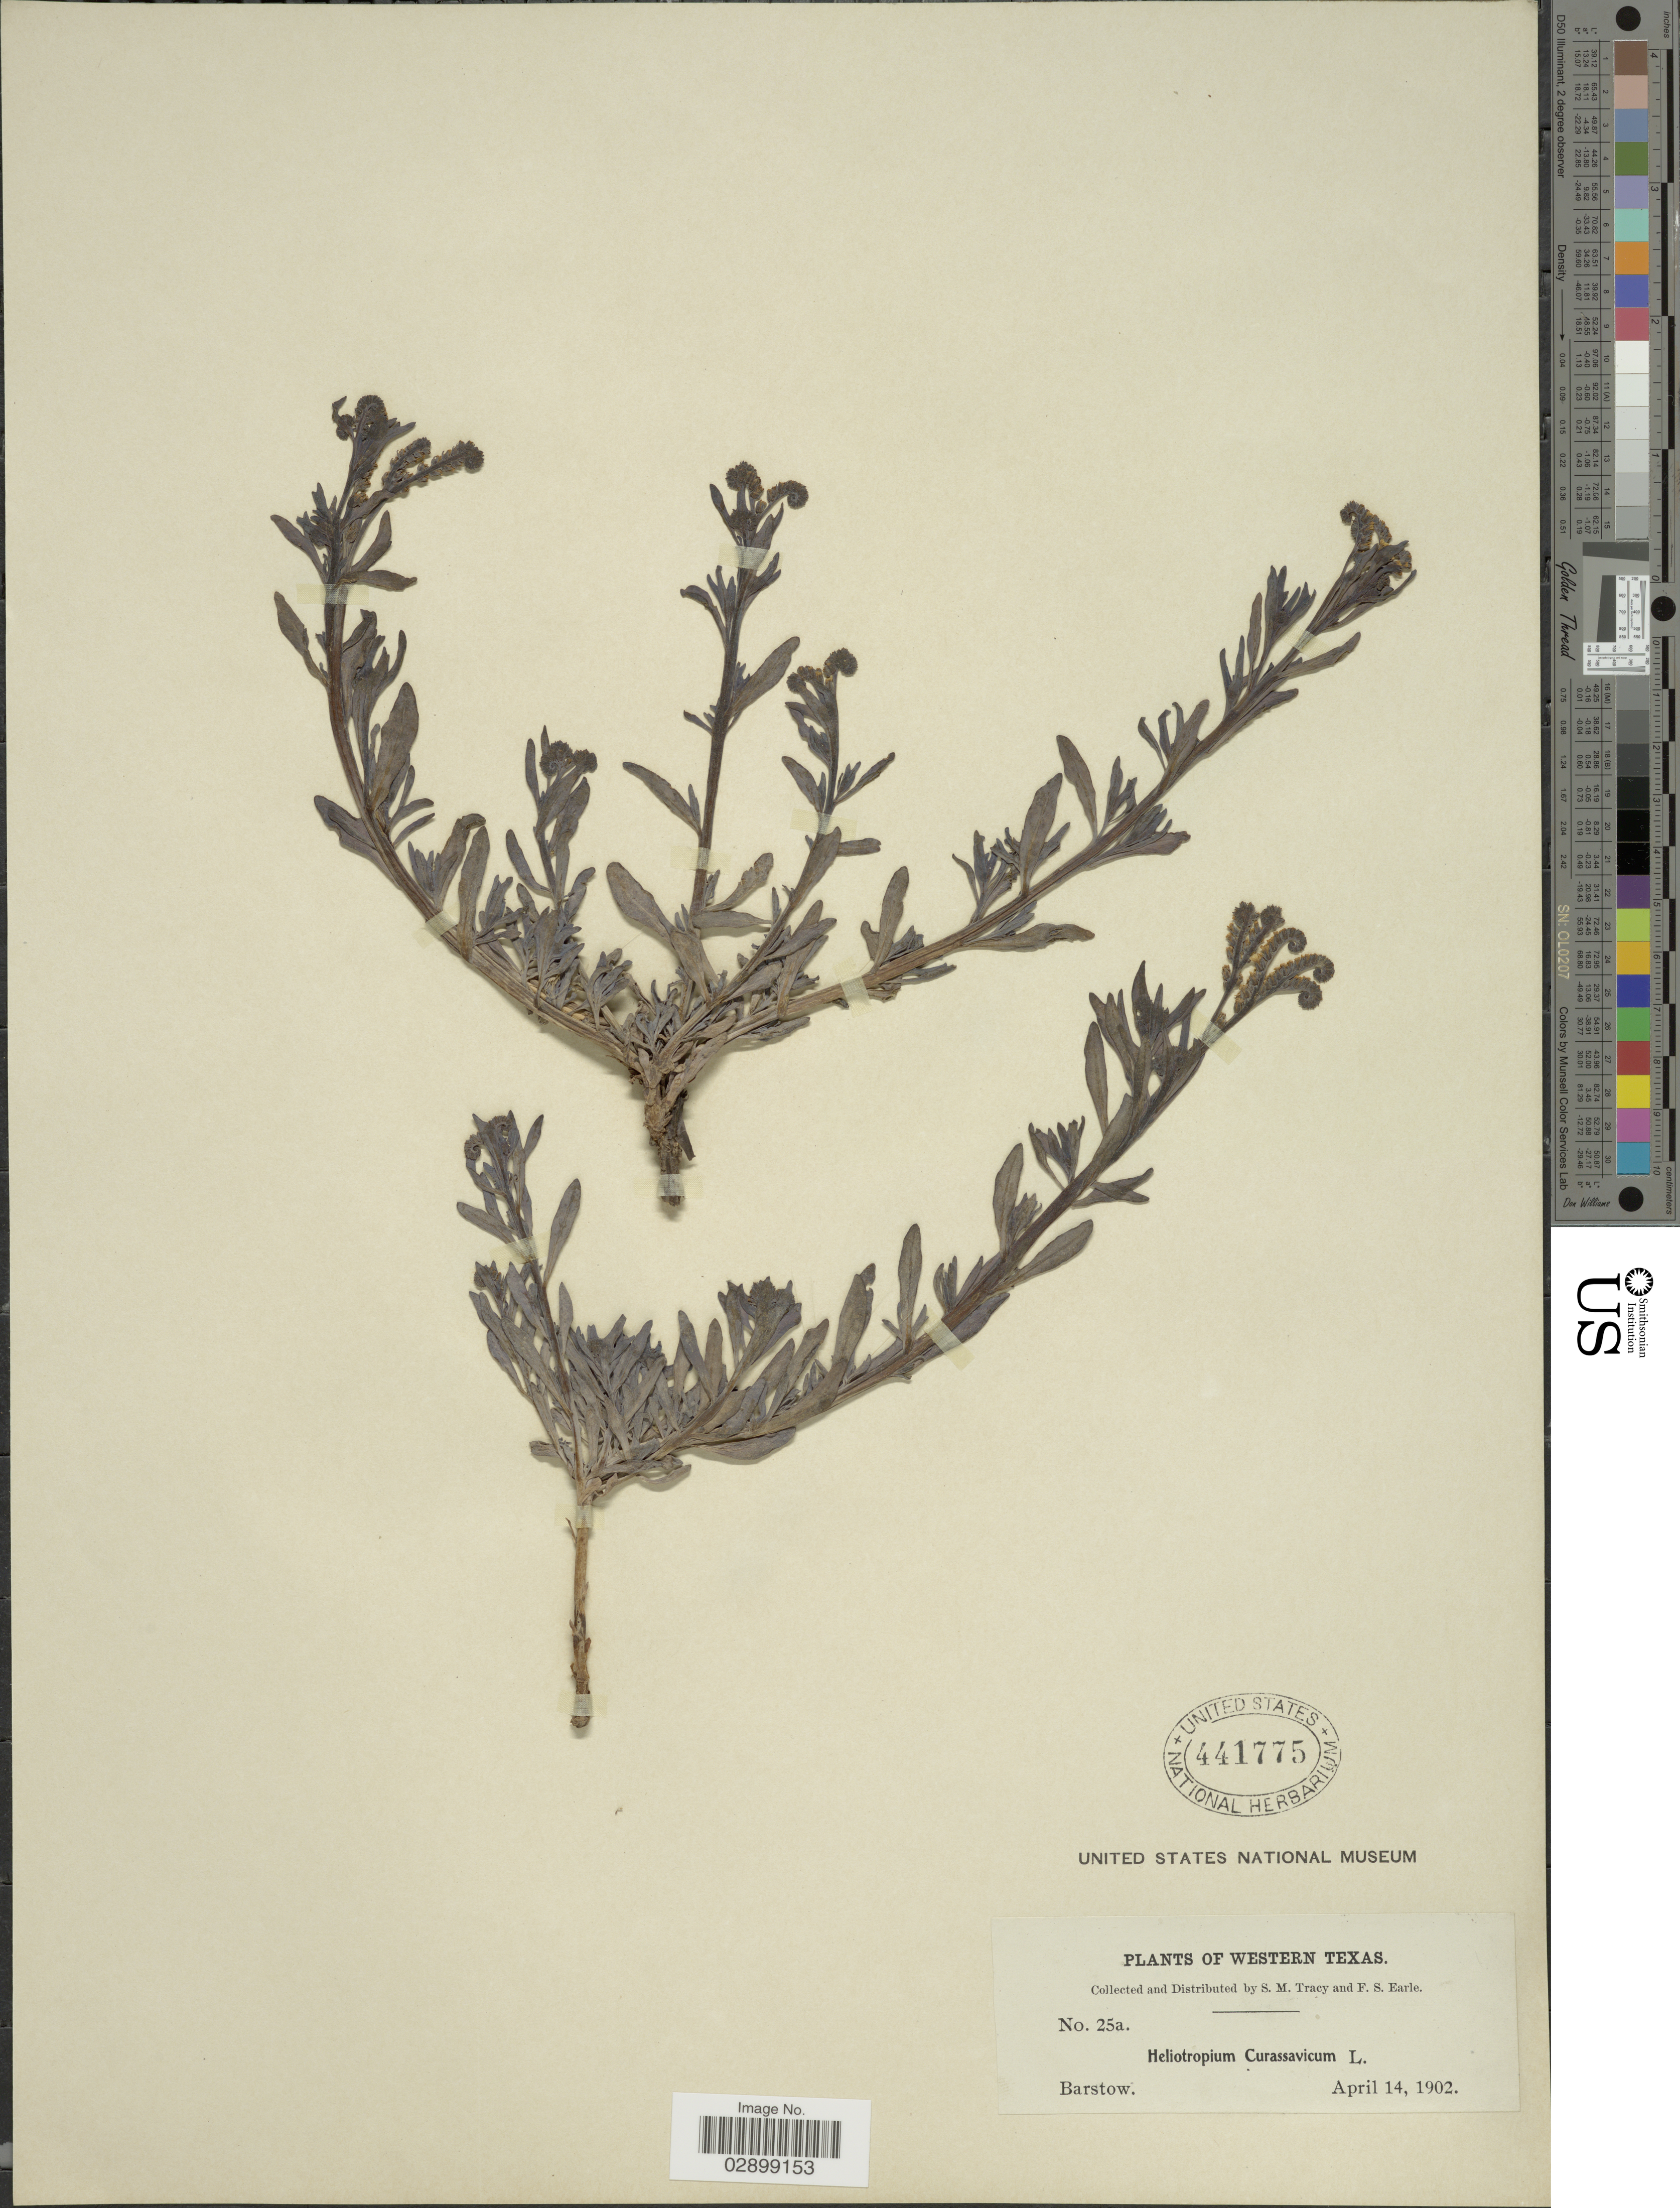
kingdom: Plantae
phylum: Tracheophyta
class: Magnoliopsida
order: Boraginales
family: Heliotropiaceae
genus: Heliotropium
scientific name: Heliotropium curassavicum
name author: L.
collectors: S. M. Tracy & F. S. Earle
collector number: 25a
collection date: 1902-04-14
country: United States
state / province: Texas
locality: Western Texas. Barstow.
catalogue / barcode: US 441775